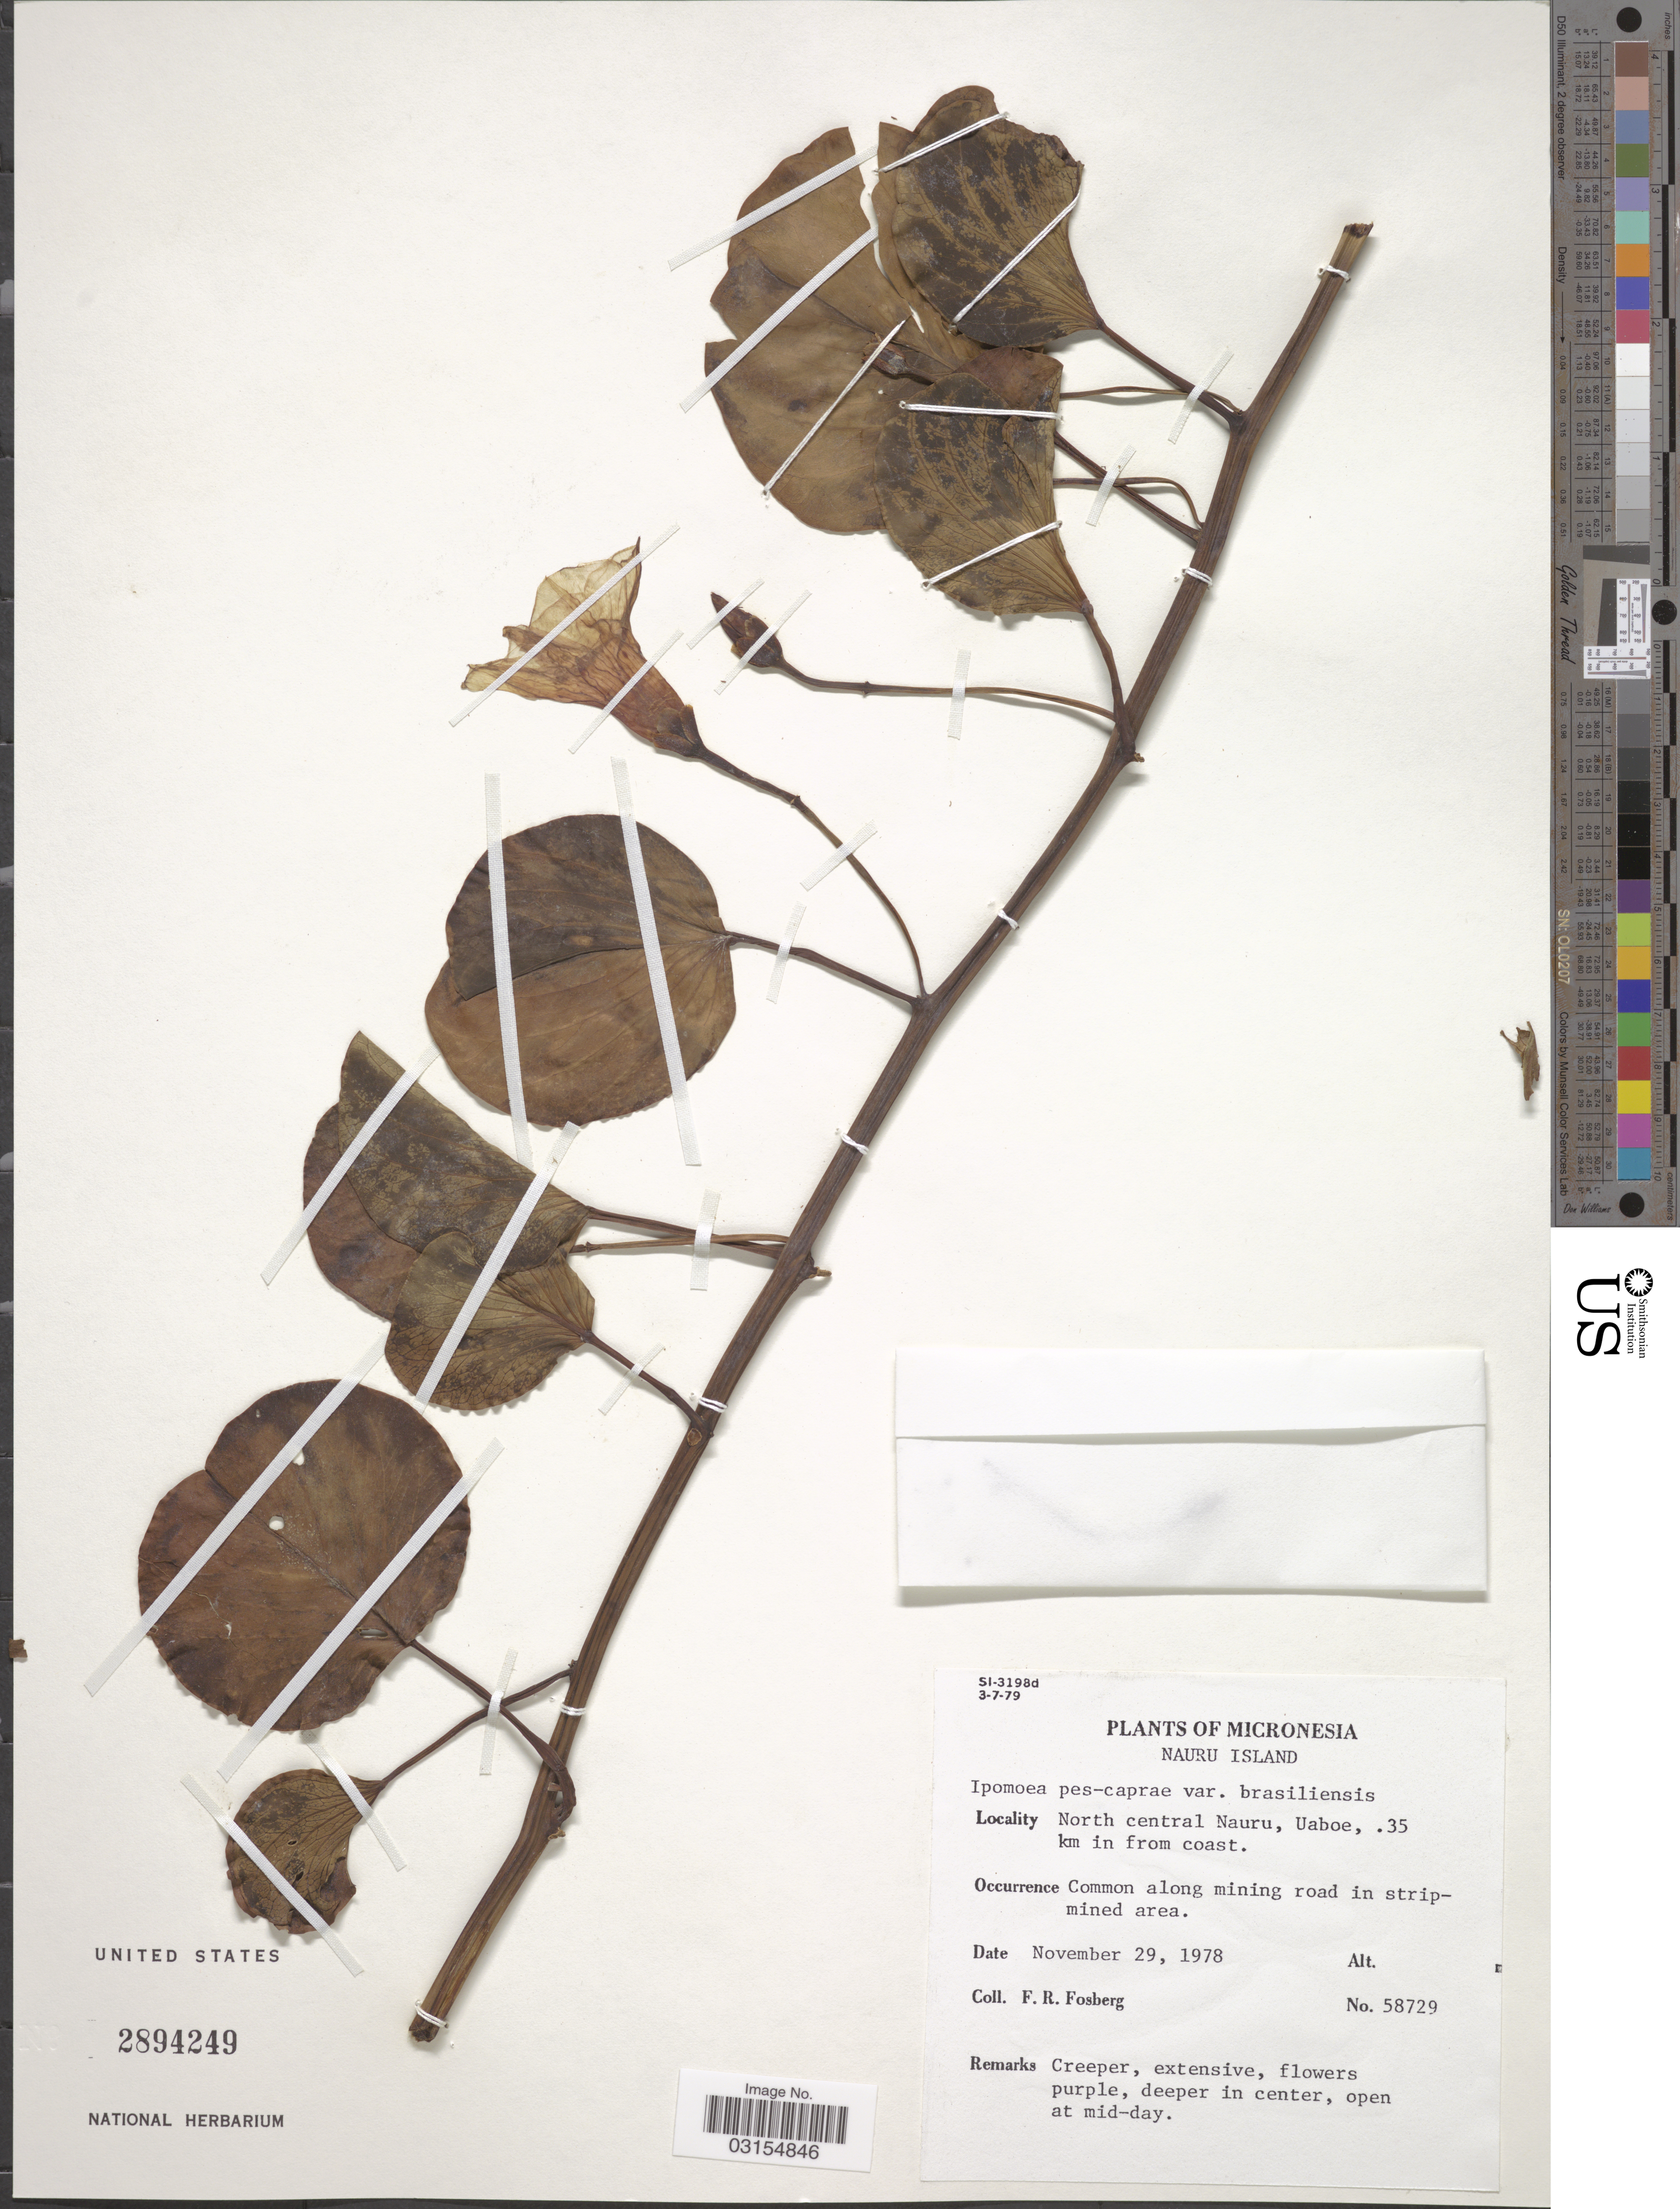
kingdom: Plantae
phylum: Tracheophyta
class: Magnoliopsida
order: Solanales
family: Convolvulaceae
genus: Ipomoea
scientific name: Ipomoea violacea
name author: L.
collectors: F. R. Fosberg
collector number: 58729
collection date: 1978-11-29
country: Nauru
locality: Micronesia, Nauru Island, North Central Nauru, Uaboe, 35 km in from coast.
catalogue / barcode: US 2894249